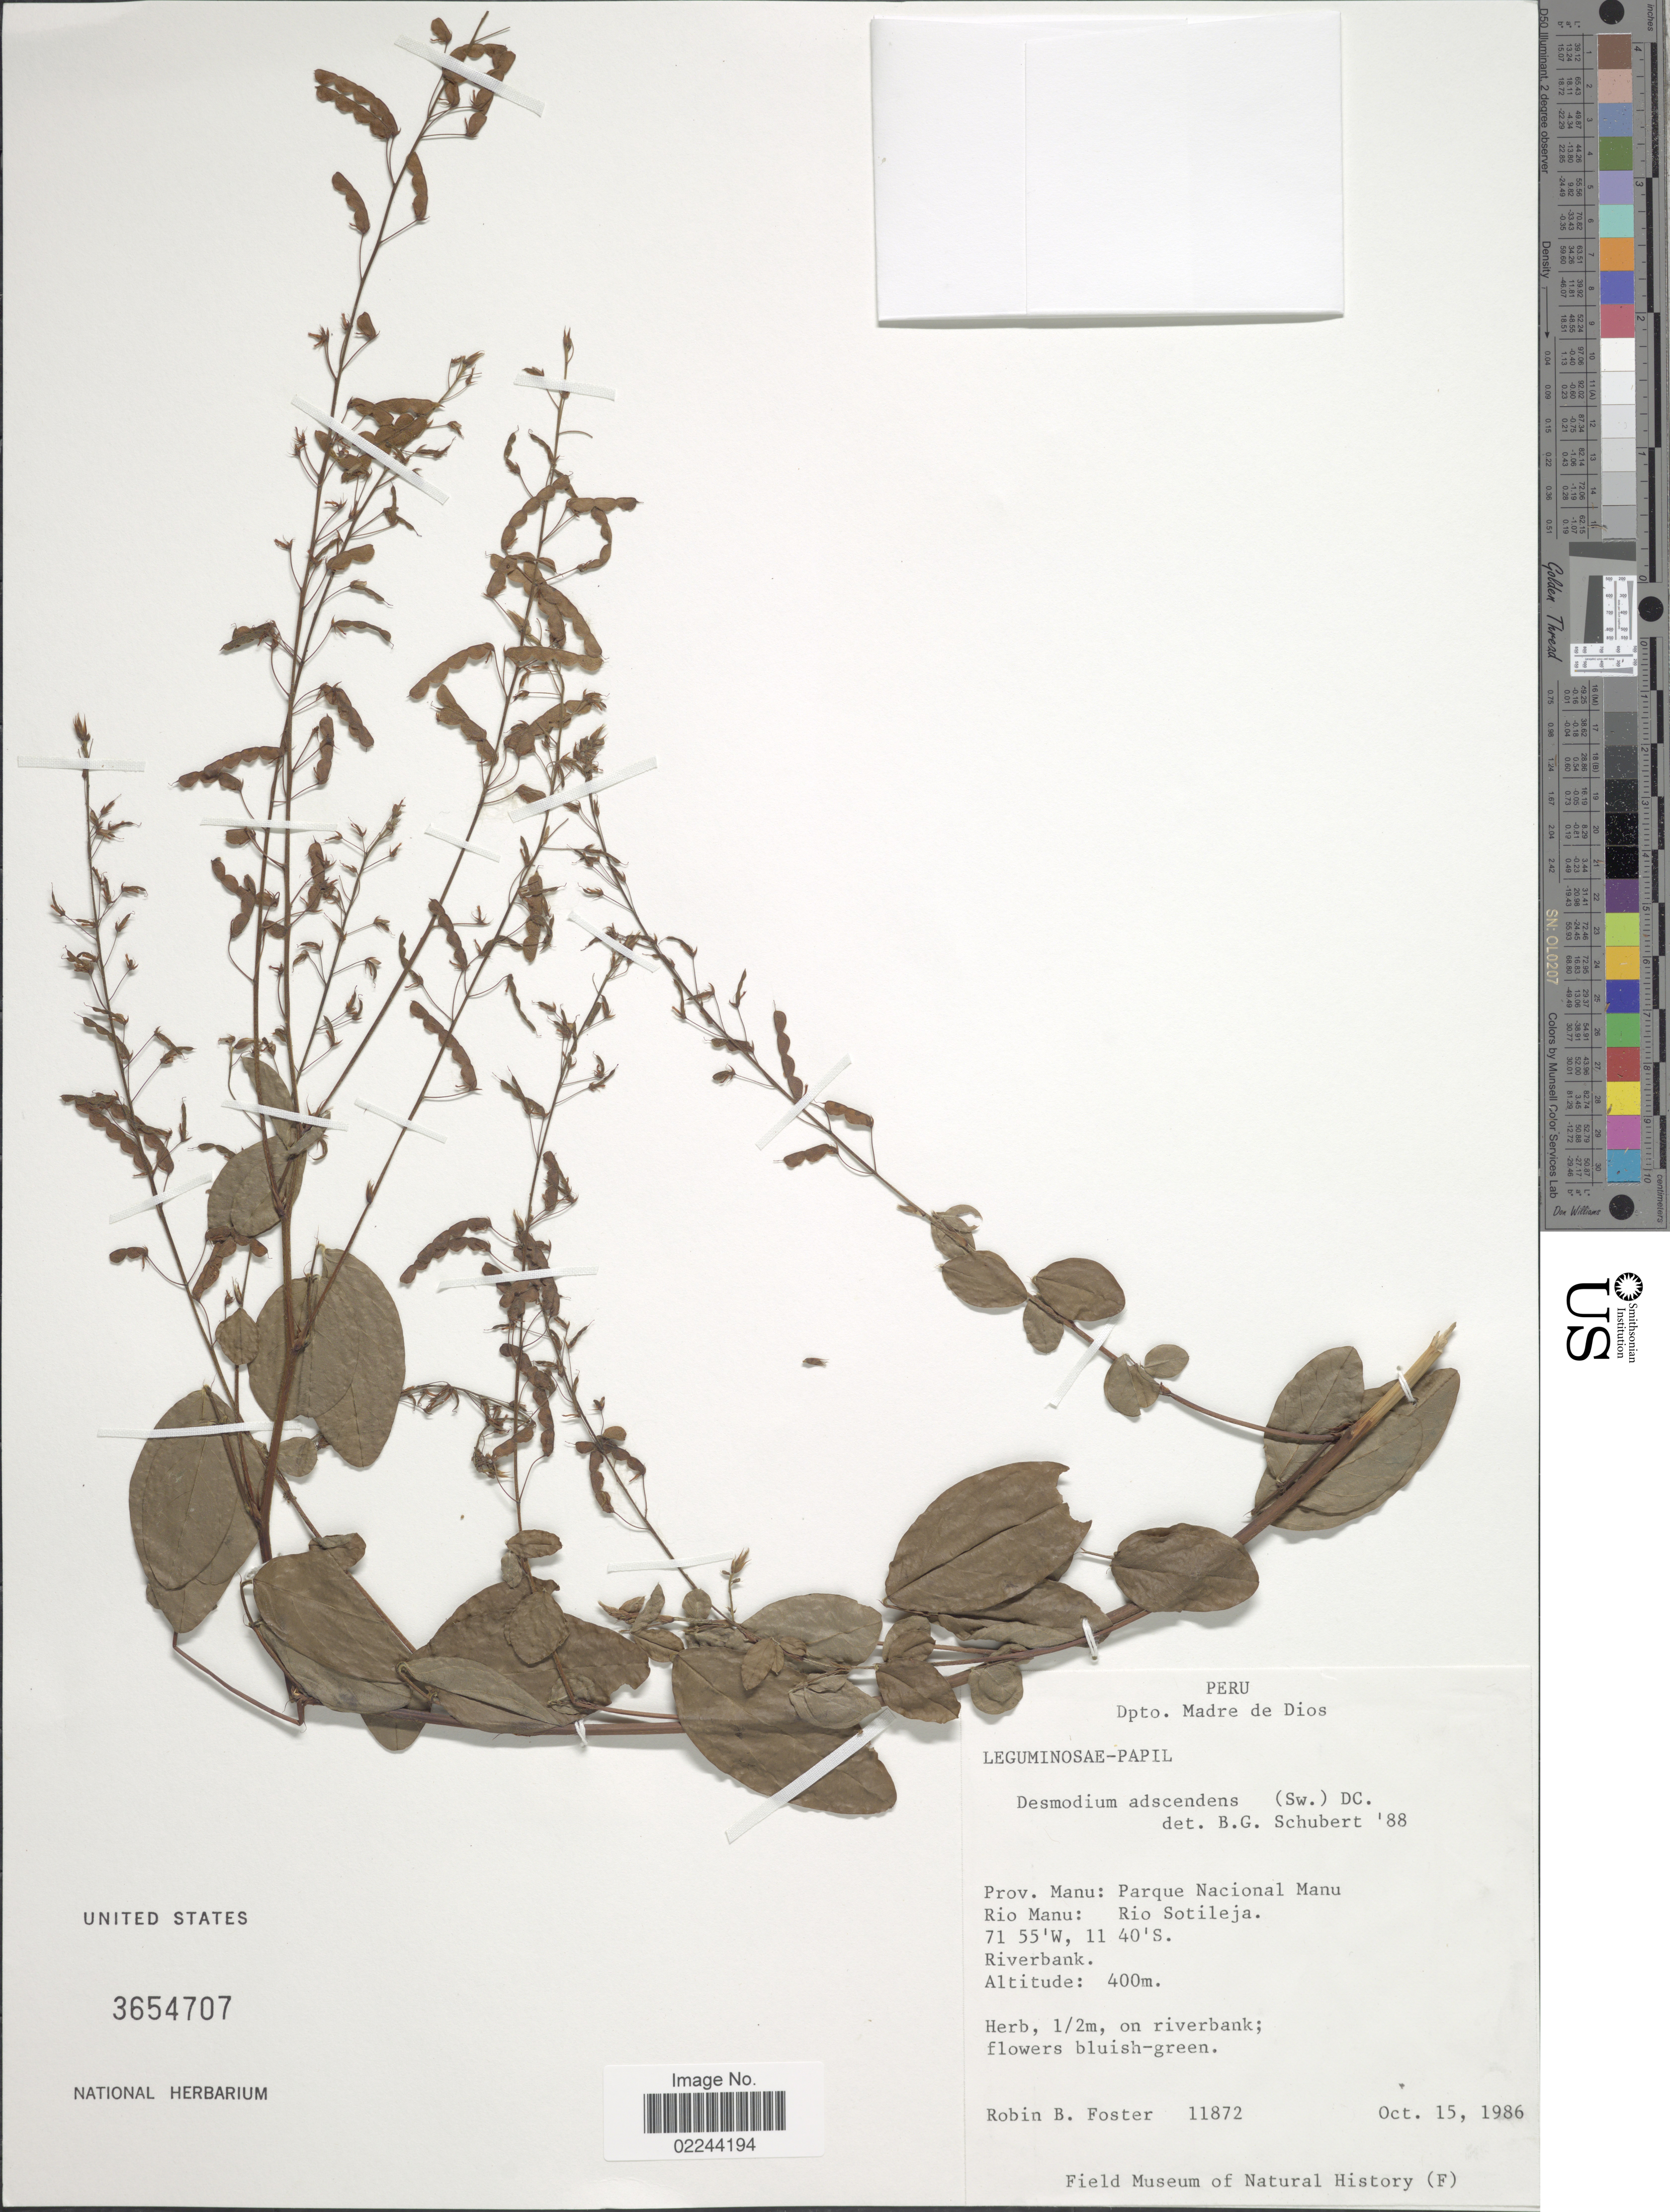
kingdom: Plantae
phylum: Tracheophyta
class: Magnoliopsida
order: Fabales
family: Fabaceae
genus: Grona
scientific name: Grona adscendens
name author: (Sw.) H. Ohashi & K. Ohashi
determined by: Strong, Mark T., (BOT), Smithsonian Institution - National Museum of Natural History (UNITED STATES)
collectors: R. B. Foster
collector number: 11872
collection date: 1986-10-15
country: Peru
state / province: Madre de Dios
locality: Dpto. Madre de Dios, Prov. Manu: Parque Nacional Manu Rio Manu: Rio Sotileja, Riverbank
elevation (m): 400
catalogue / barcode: US 3654707